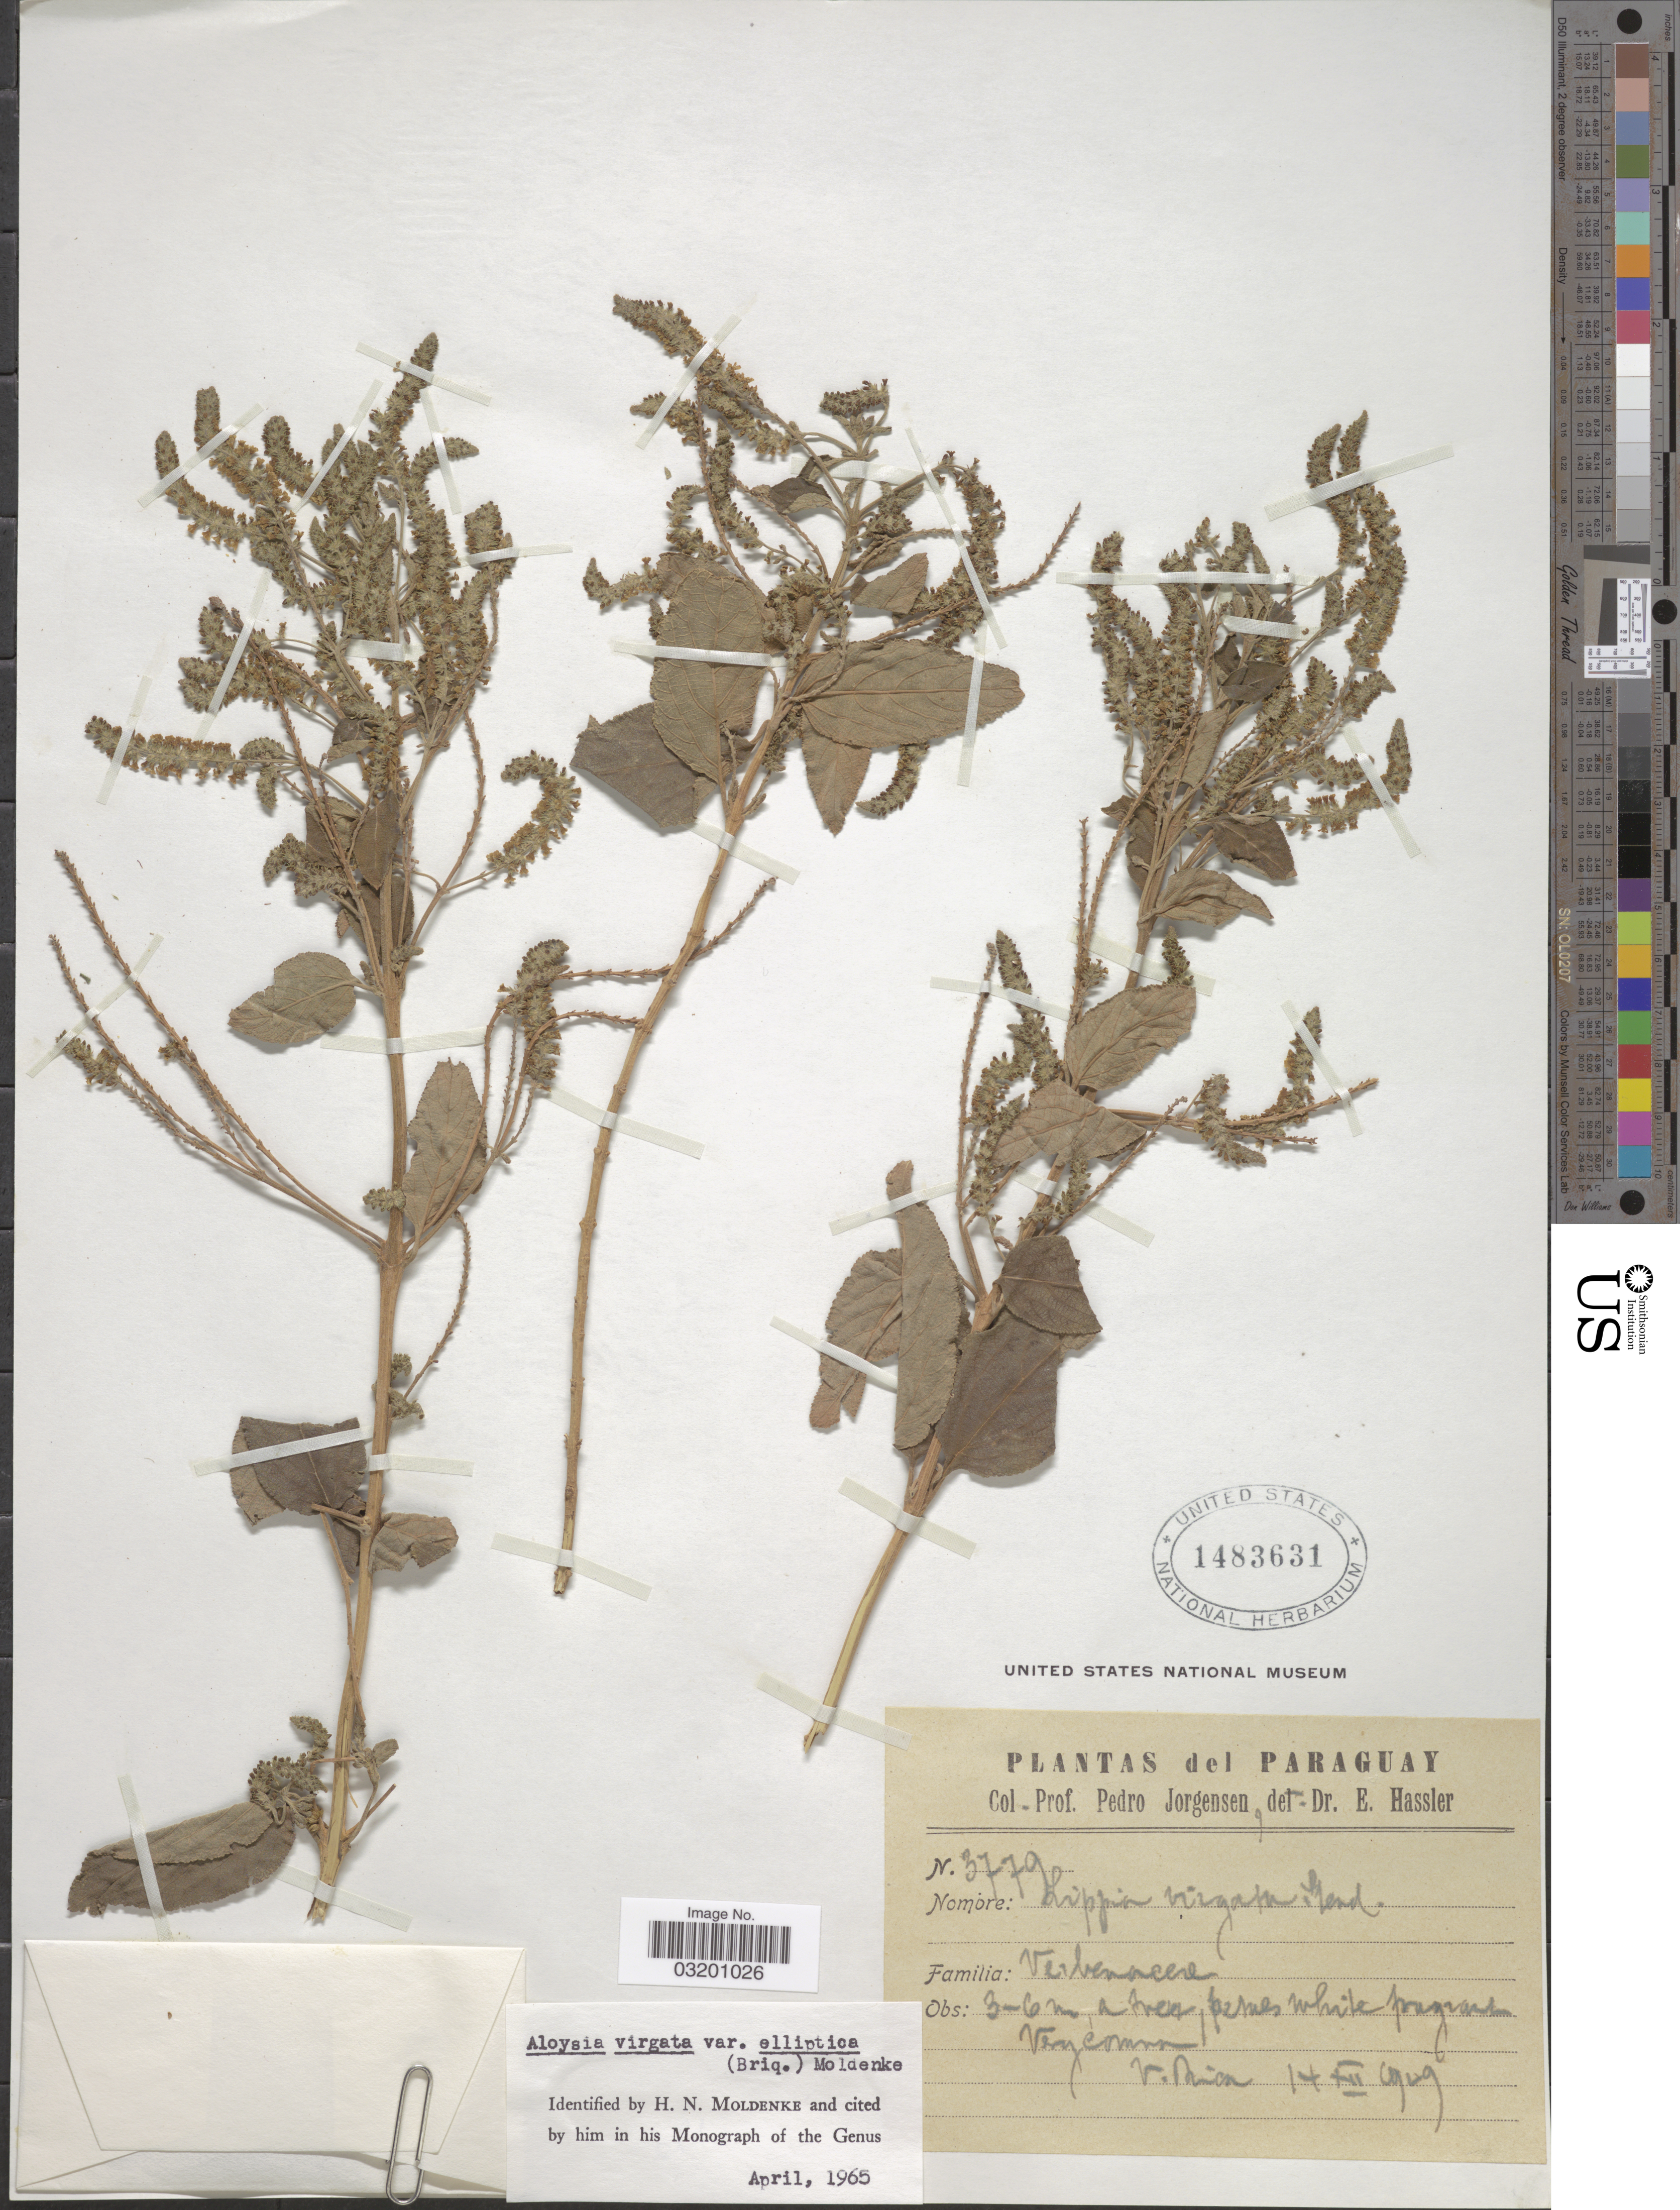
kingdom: Plantae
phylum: Tracheophyta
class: Magnoliopsida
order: Lamiales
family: Verbenaceae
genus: Aloysia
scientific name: Aloysia virgata var. elliptica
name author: (Briq.) Moldenke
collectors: P. Jörgensen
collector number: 3779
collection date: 1929-12-14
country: Paraguay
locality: V. Rica.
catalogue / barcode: US 1483631